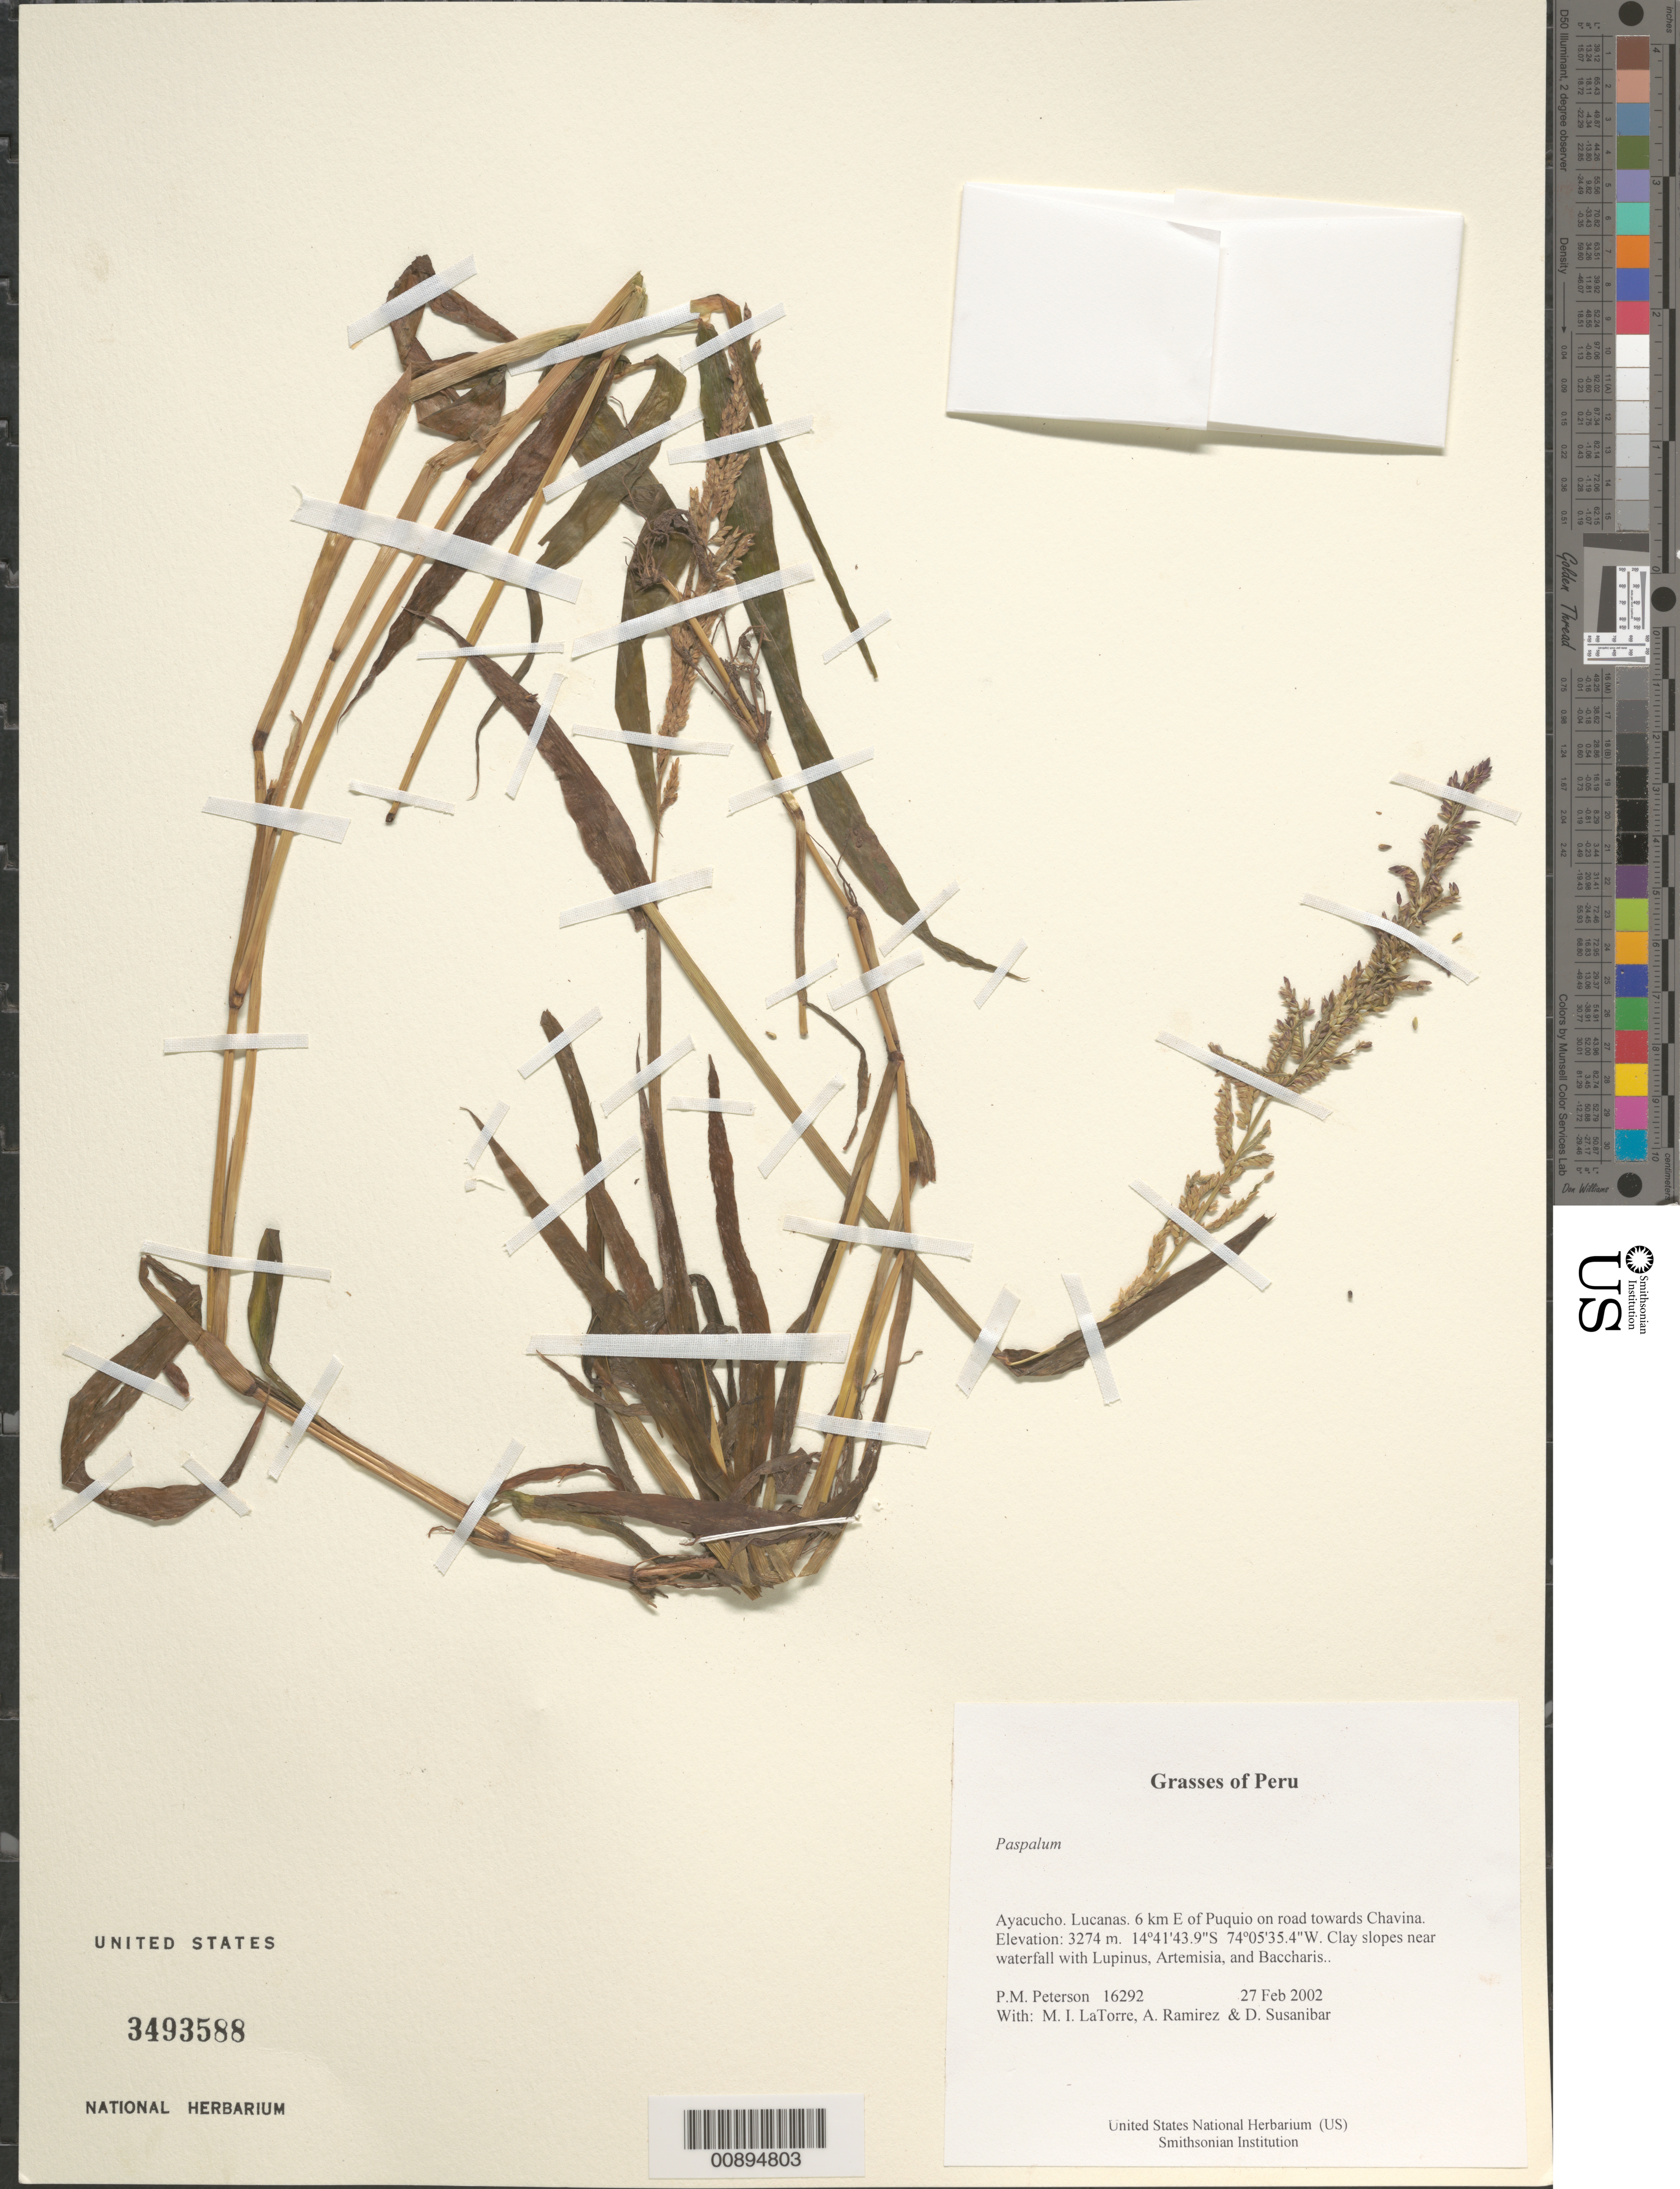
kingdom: Plantae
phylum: Tracheophyta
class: Liliopsida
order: Poales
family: Poaceae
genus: Paspalum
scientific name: Paspalum sp.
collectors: P. M. Peterson, M. I. La Torre, A. Ramírez & D. Susanibar Cruz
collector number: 16292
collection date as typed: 27 Feb 2002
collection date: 2002-02-27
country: Peru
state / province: Ayacucho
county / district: Lucanas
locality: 6 km E of Puquio on road towards Chavina.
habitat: Clay slopes near waterfall with ~Lupinus, Artemisia, and Baccharis.~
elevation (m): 3274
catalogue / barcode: US 3493588